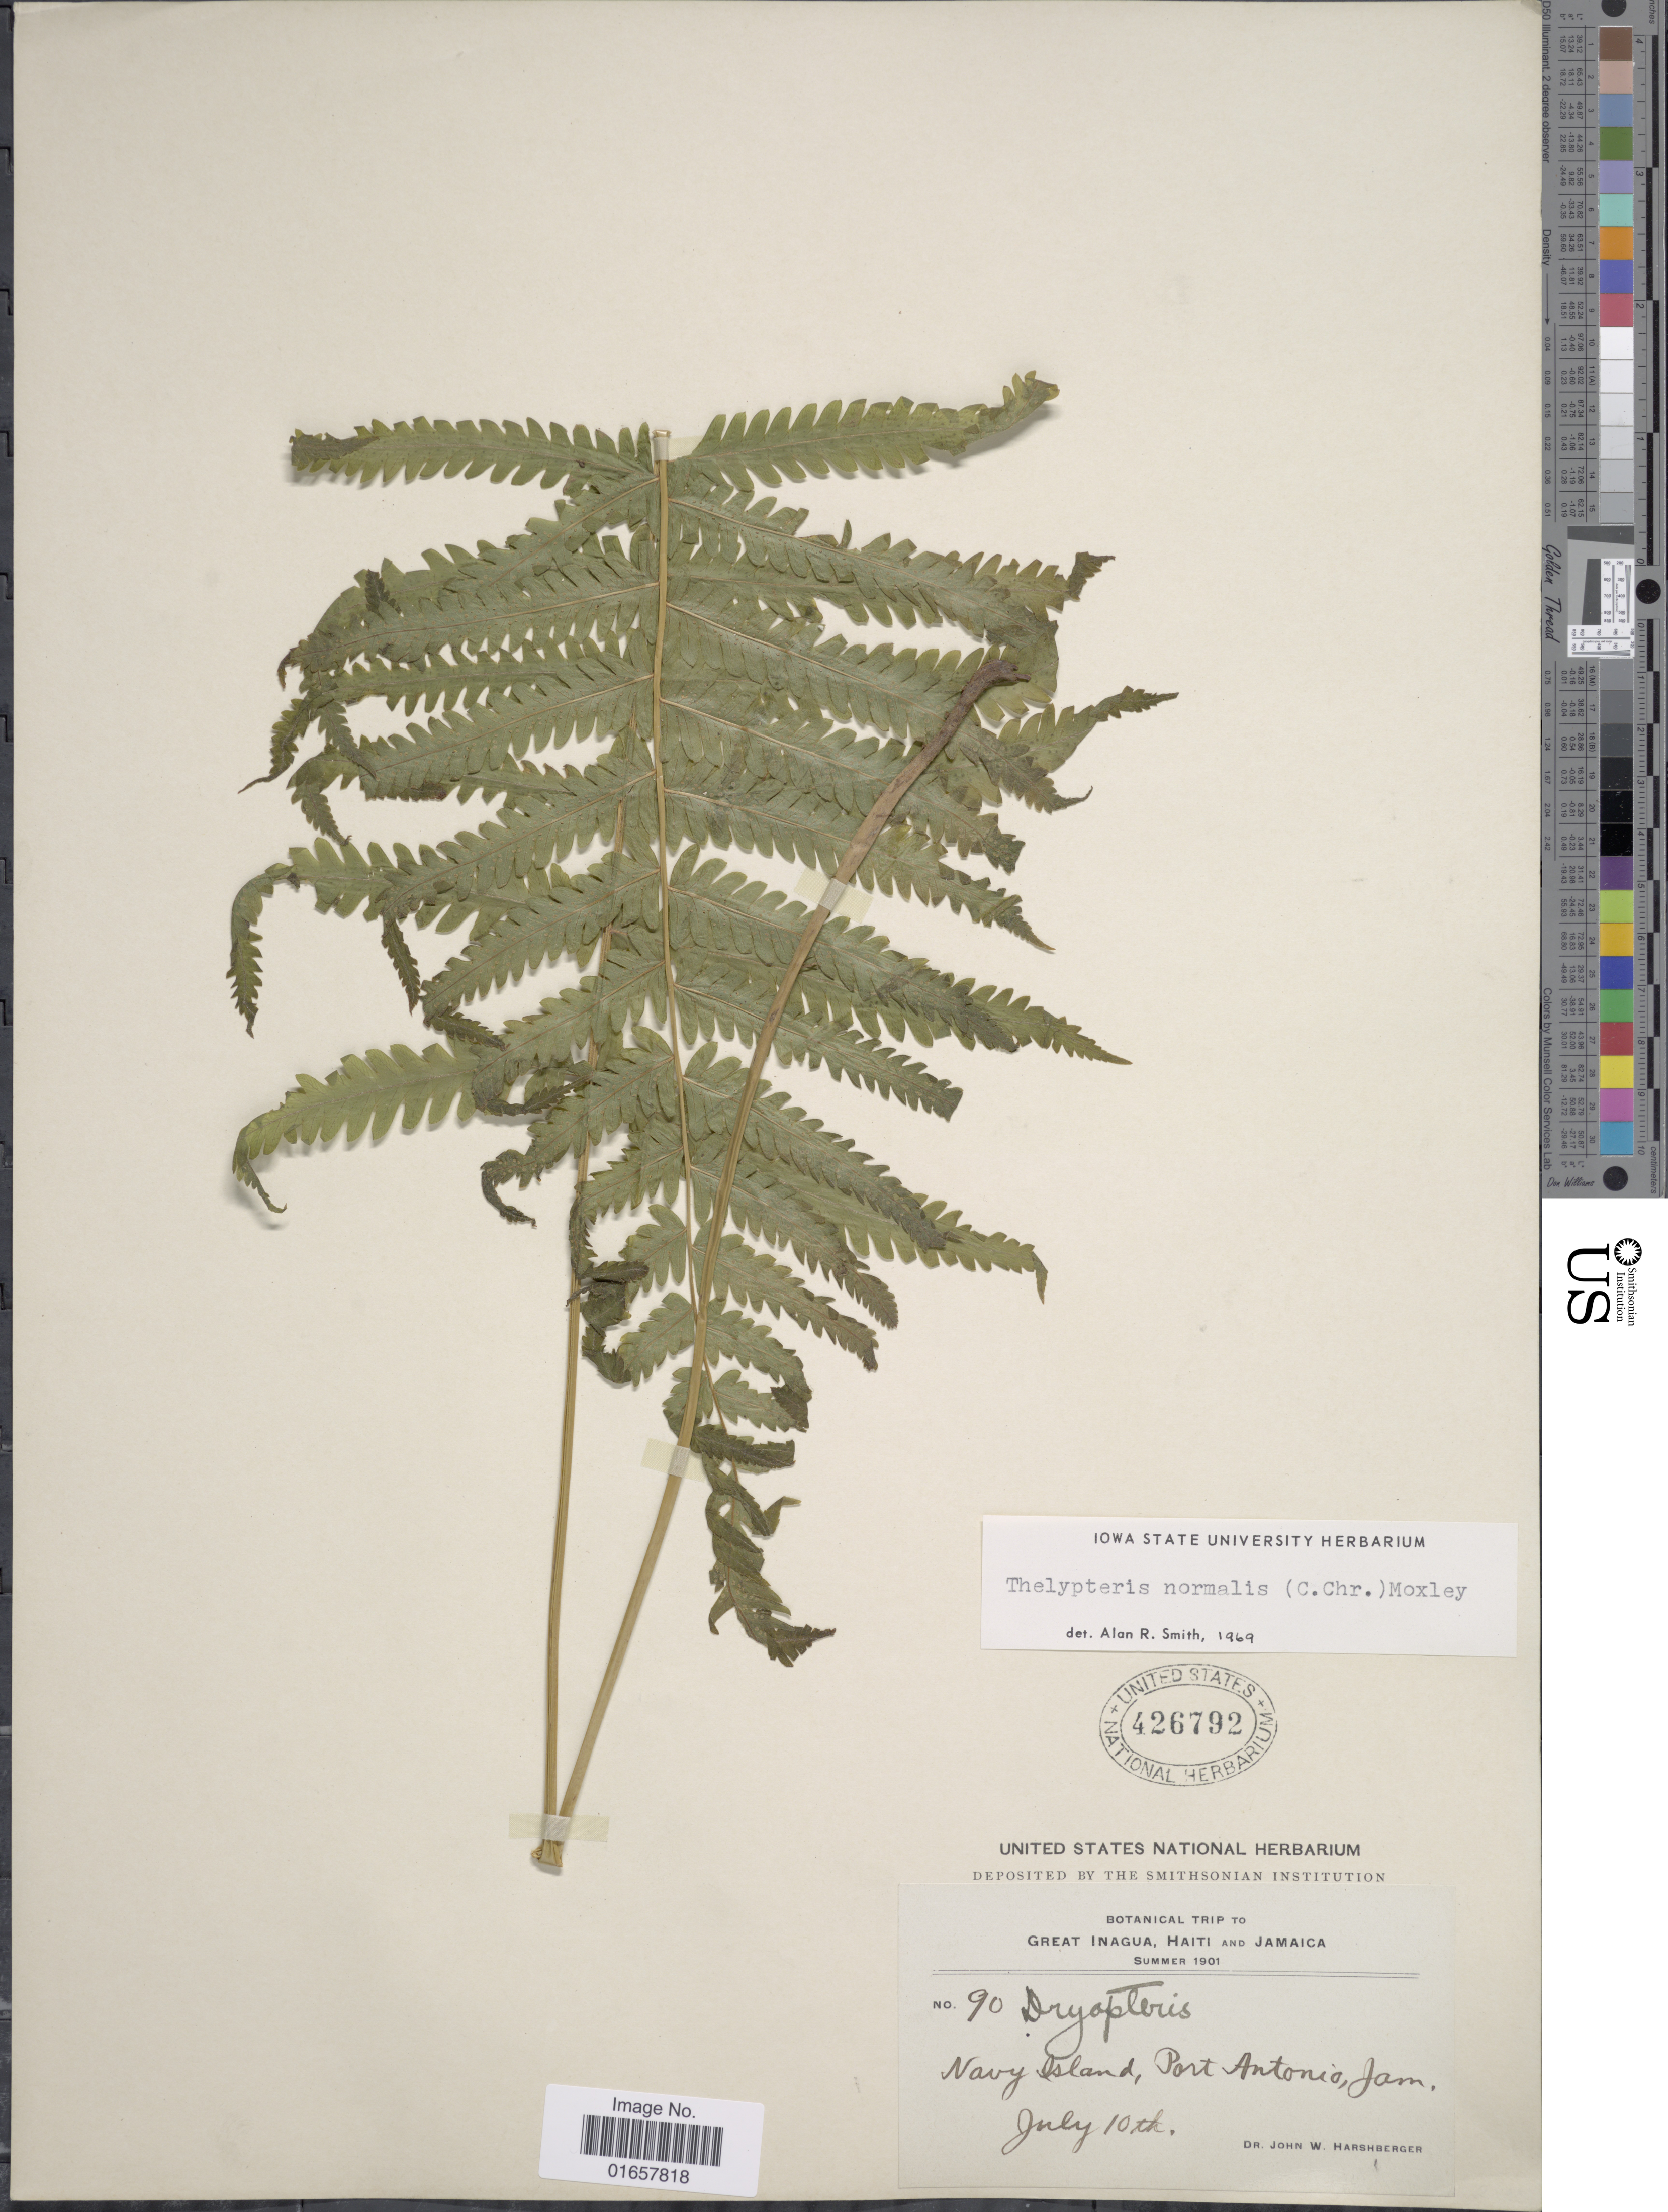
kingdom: Plantae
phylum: Tracheophyta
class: Polypodiopsida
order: Polypodiales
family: Thelypteridaceae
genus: Christella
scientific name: Christella kunthii comb. ined.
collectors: J. W. Harshberger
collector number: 90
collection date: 1901-07-10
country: Jamaica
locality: Jamaica, Navy Island, Port Antonio.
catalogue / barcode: US 426792